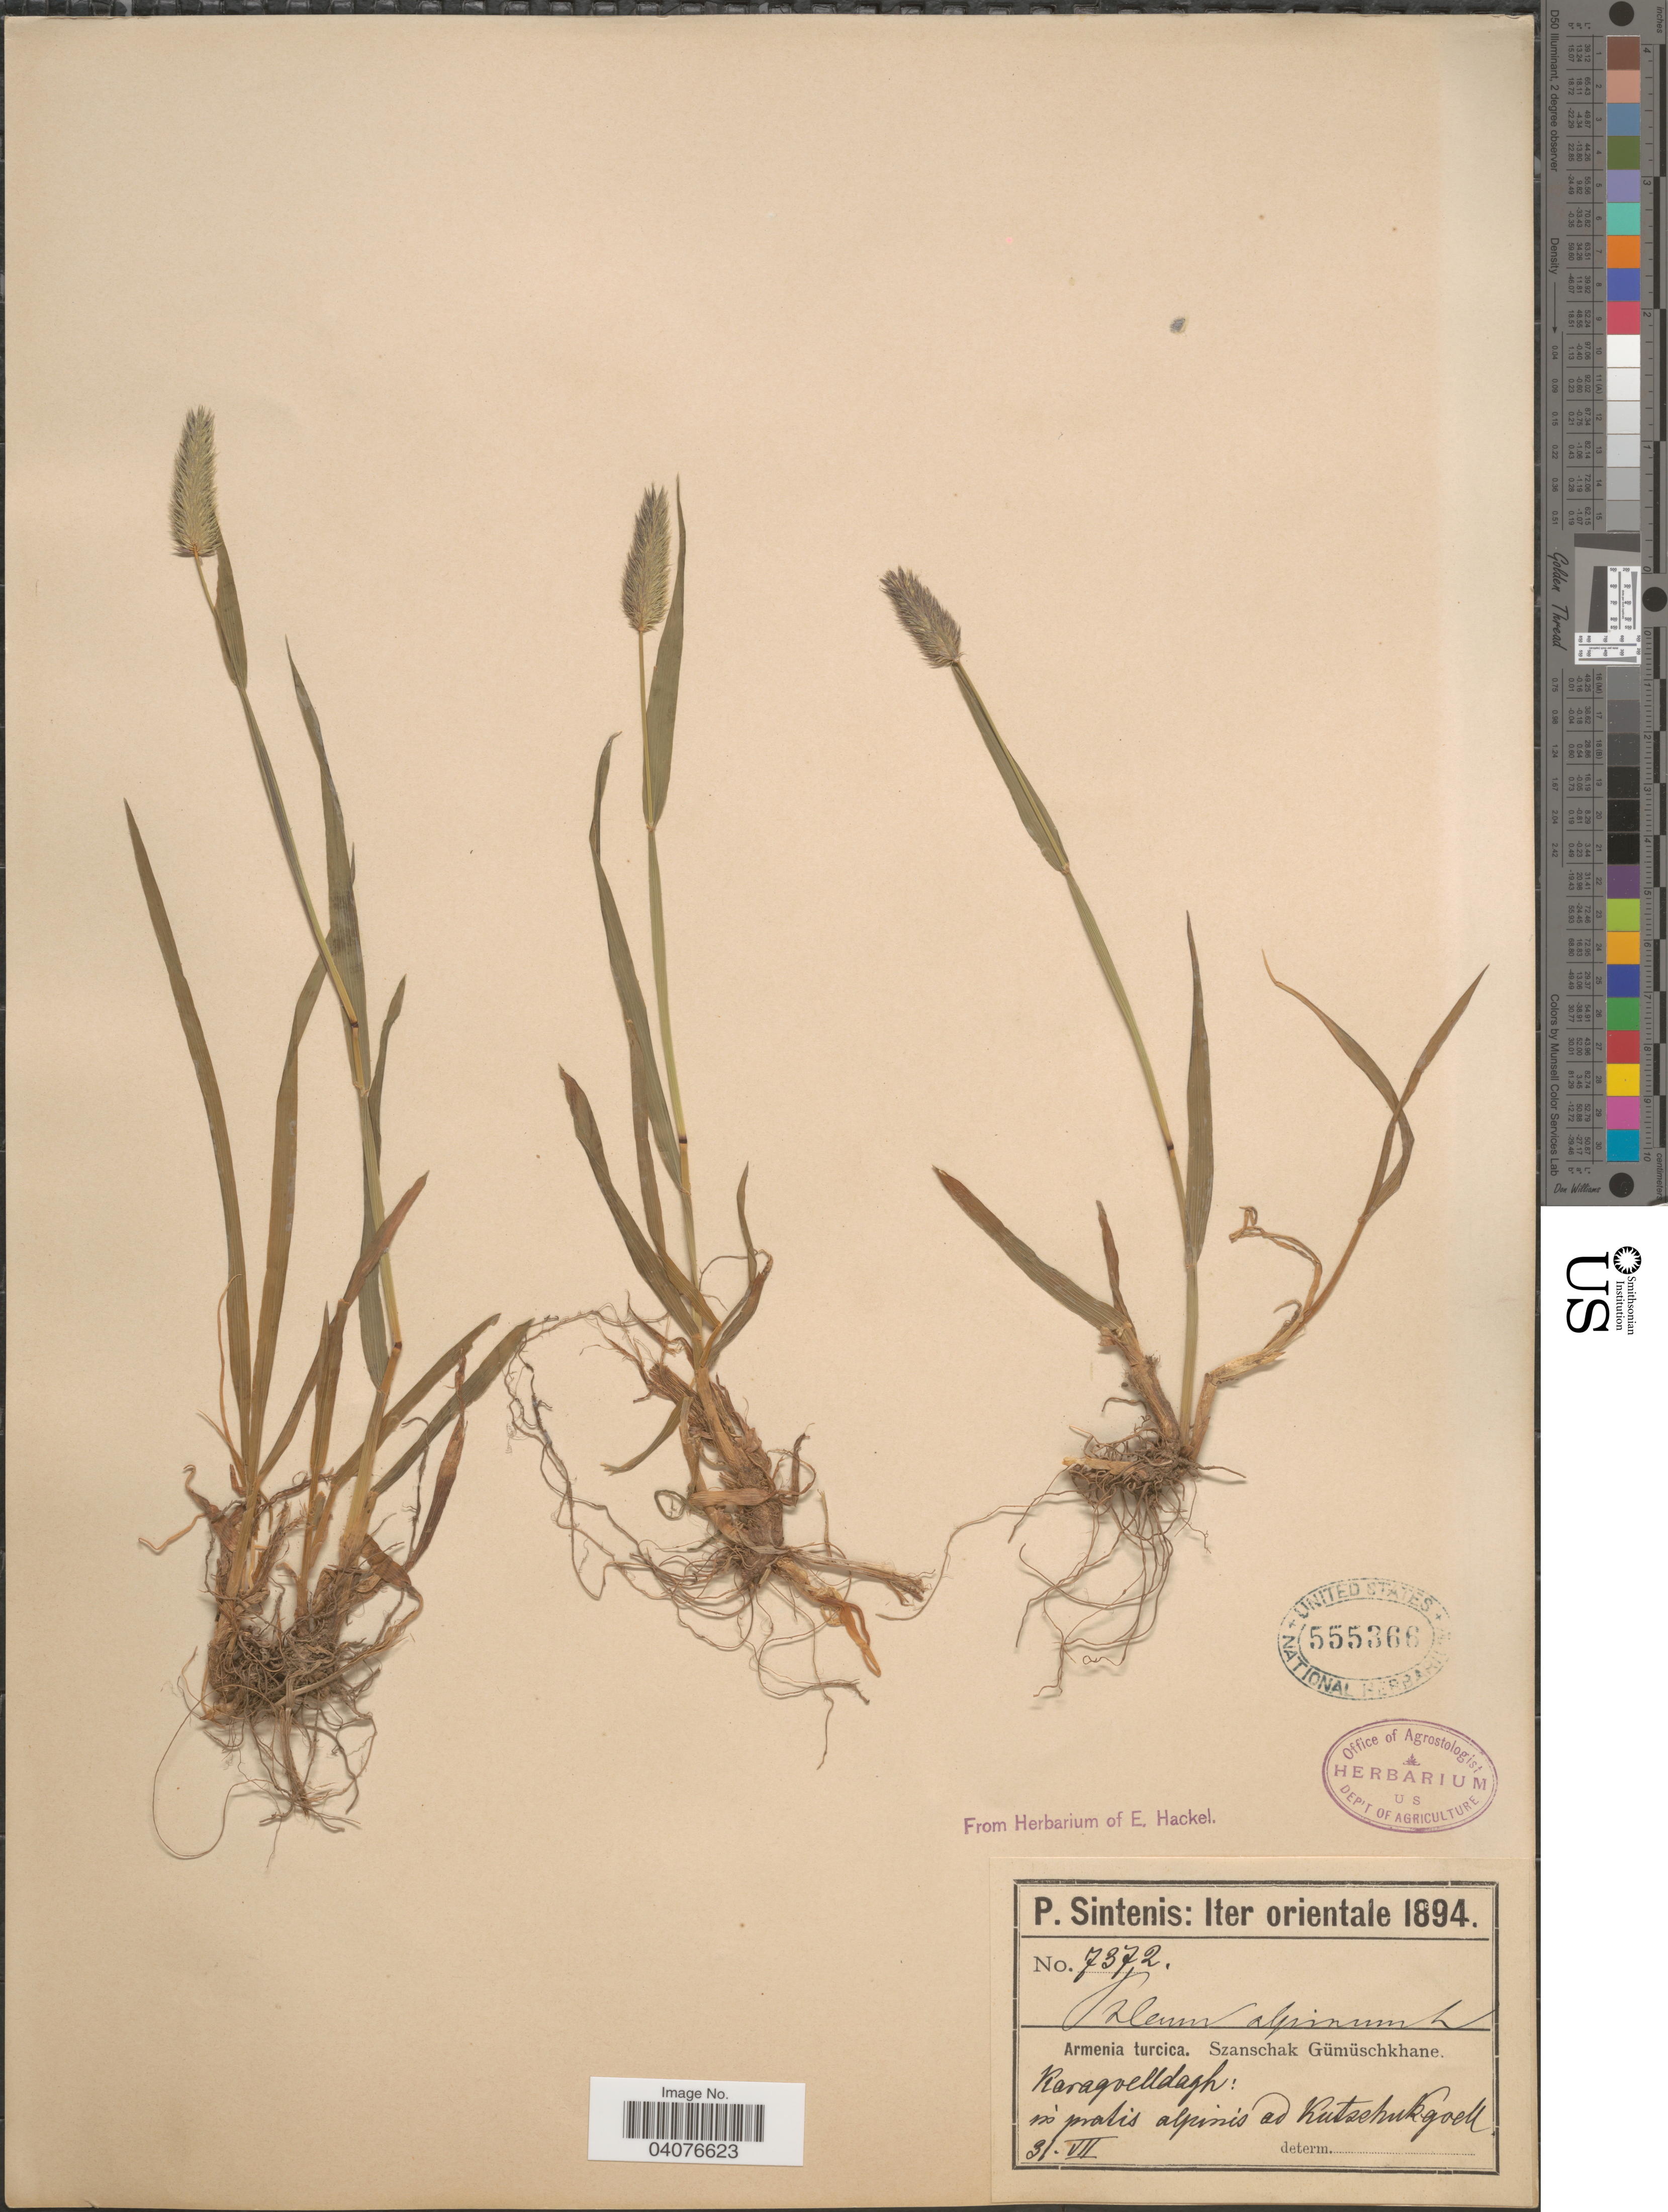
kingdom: Plantae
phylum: Tracheophyta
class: Liliopsida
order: Poales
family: Poaceae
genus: Phleum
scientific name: Phleum alpinum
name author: L.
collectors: P. Sintenis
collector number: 7372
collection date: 1894-07-31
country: Armenia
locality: Iter orientale 1894. Armenia turcica. Szanschak Gümüschkhane. Karagvelldagh [interpreted]: in pratis alpinis ad Kutschukgoch [interpreted].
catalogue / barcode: US 555366